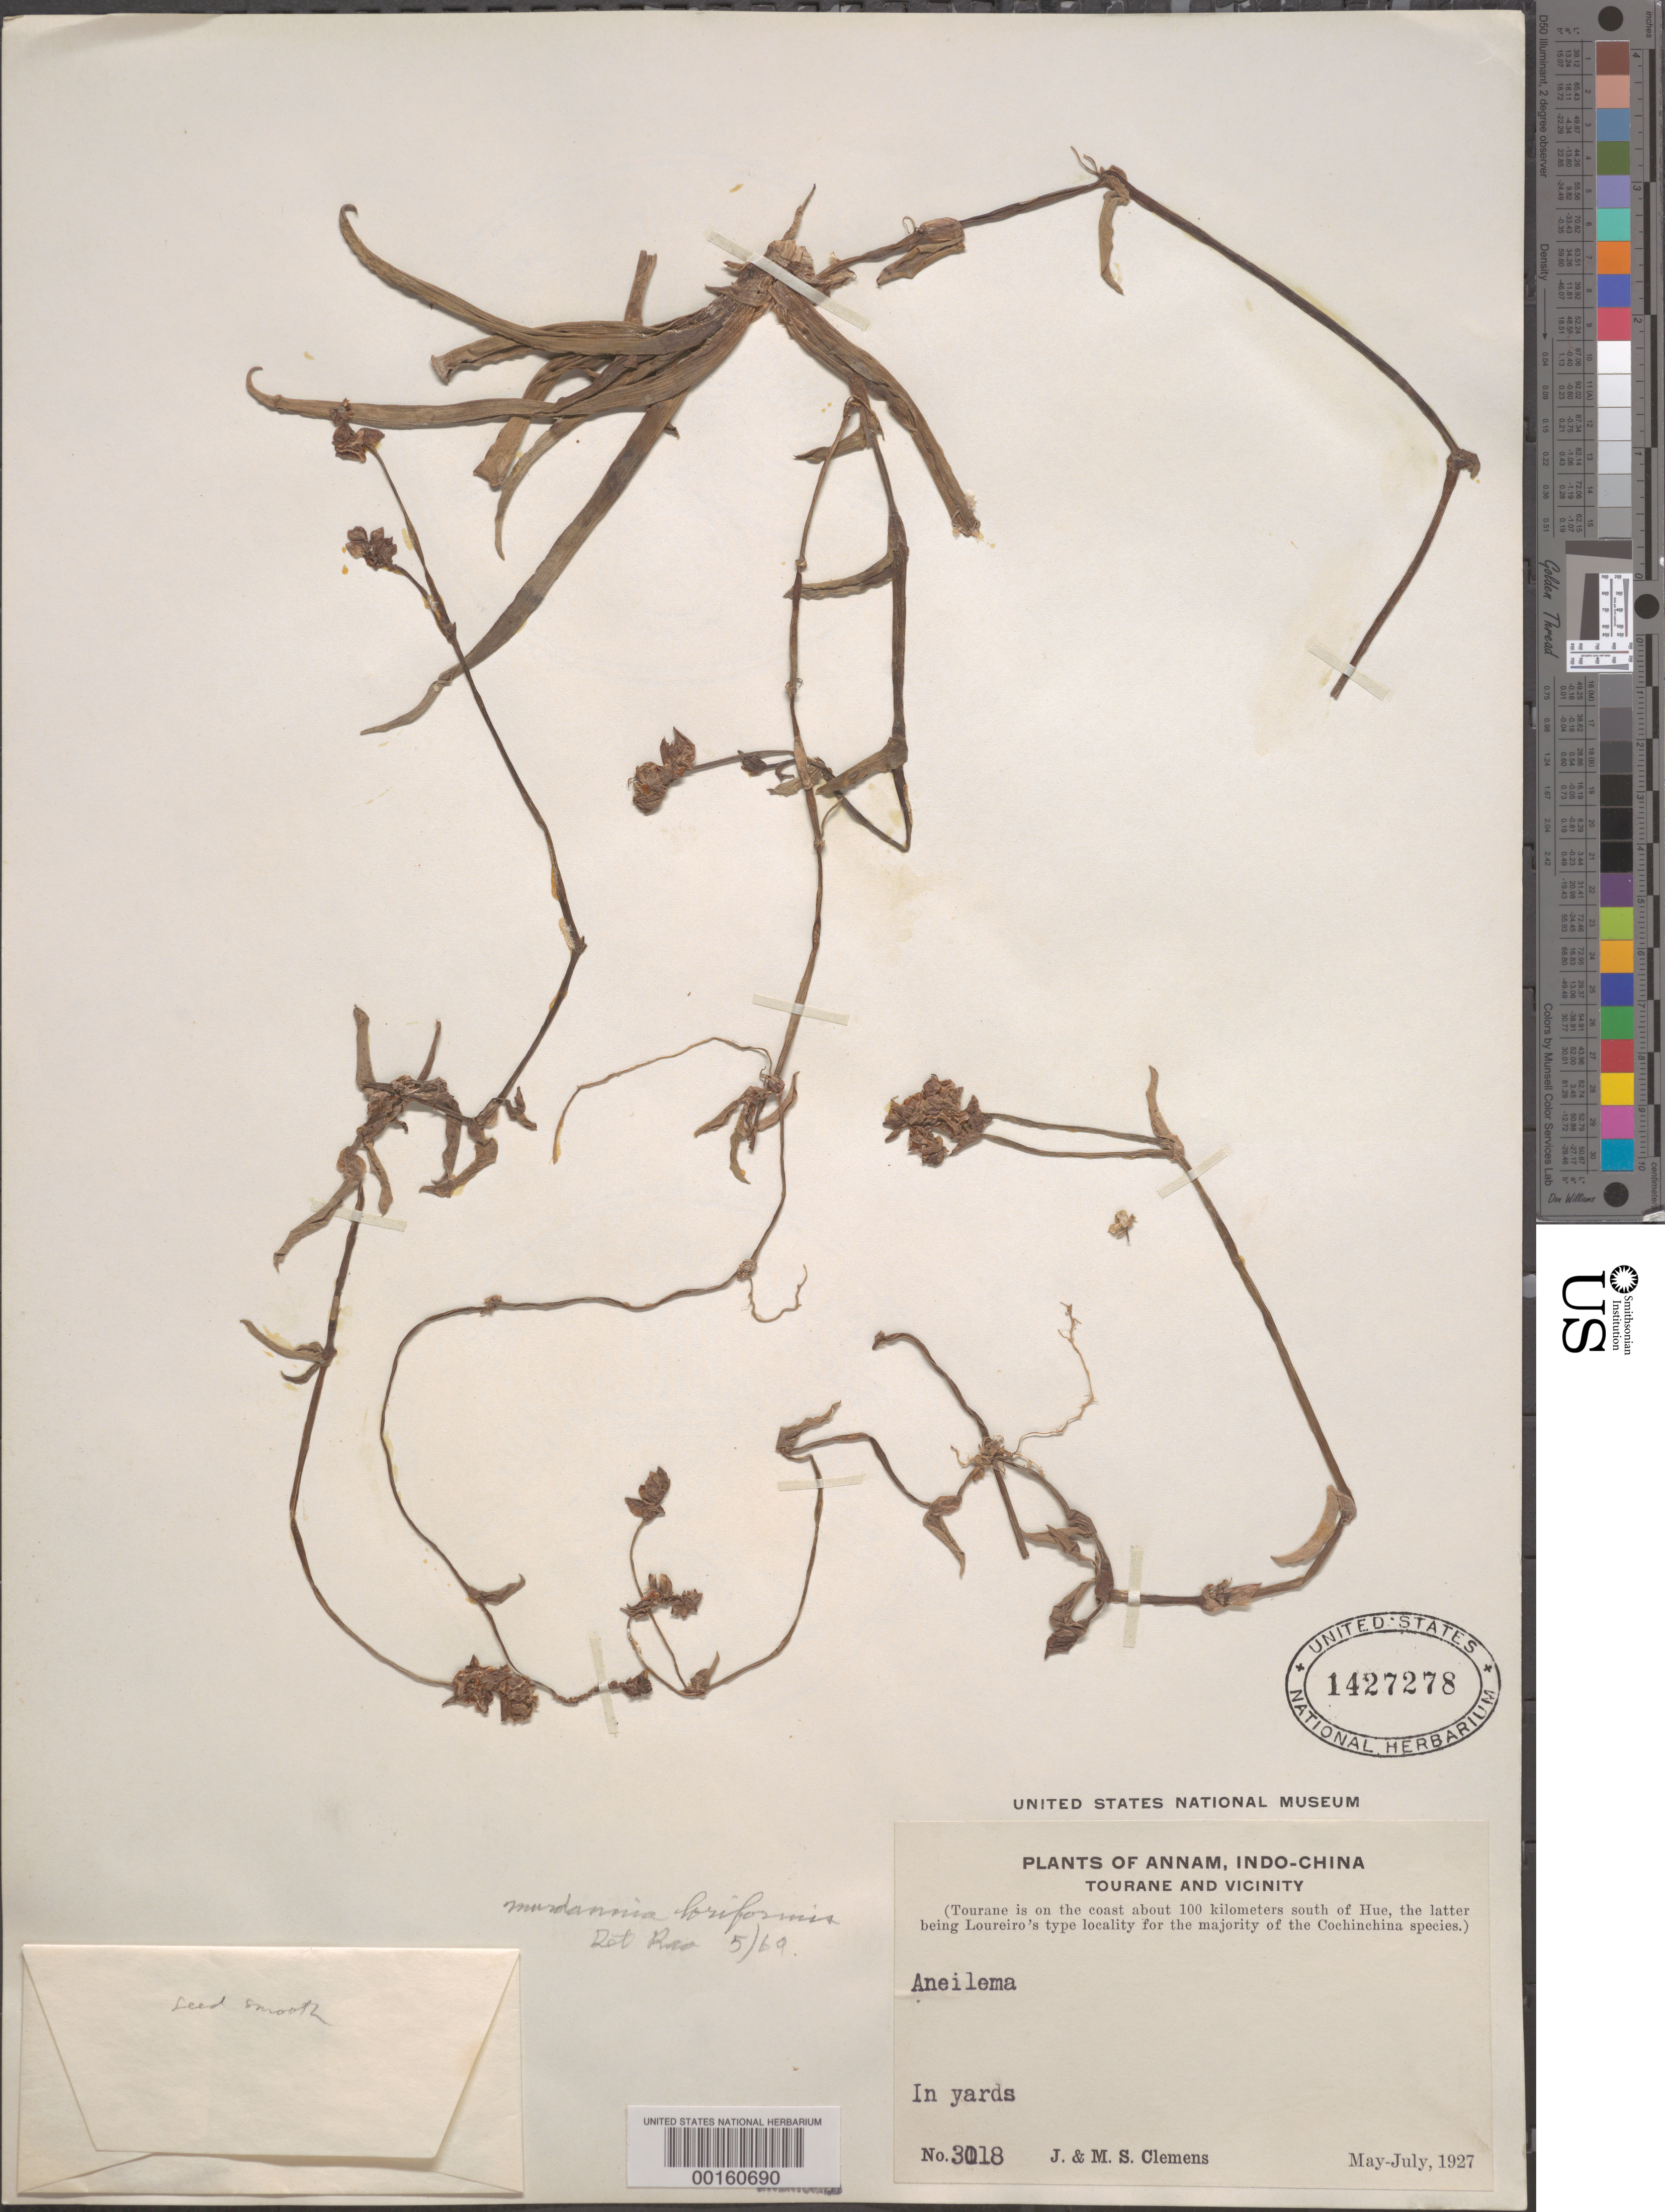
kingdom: Plantae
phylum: Tracheophyta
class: Liliopsida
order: Commelinales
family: Commelinaceae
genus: Murdannia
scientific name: Murdannia loriformis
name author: (Hassk.) R.S. Rao & Kammathy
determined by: Rao, R. S.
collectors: J. Clemens & M. S. Clemens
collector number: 3018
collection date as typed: May 1927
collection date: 1927-05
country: Vietnam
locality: Da nang, southern vietnam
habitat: Yards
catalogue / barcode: US 1427278